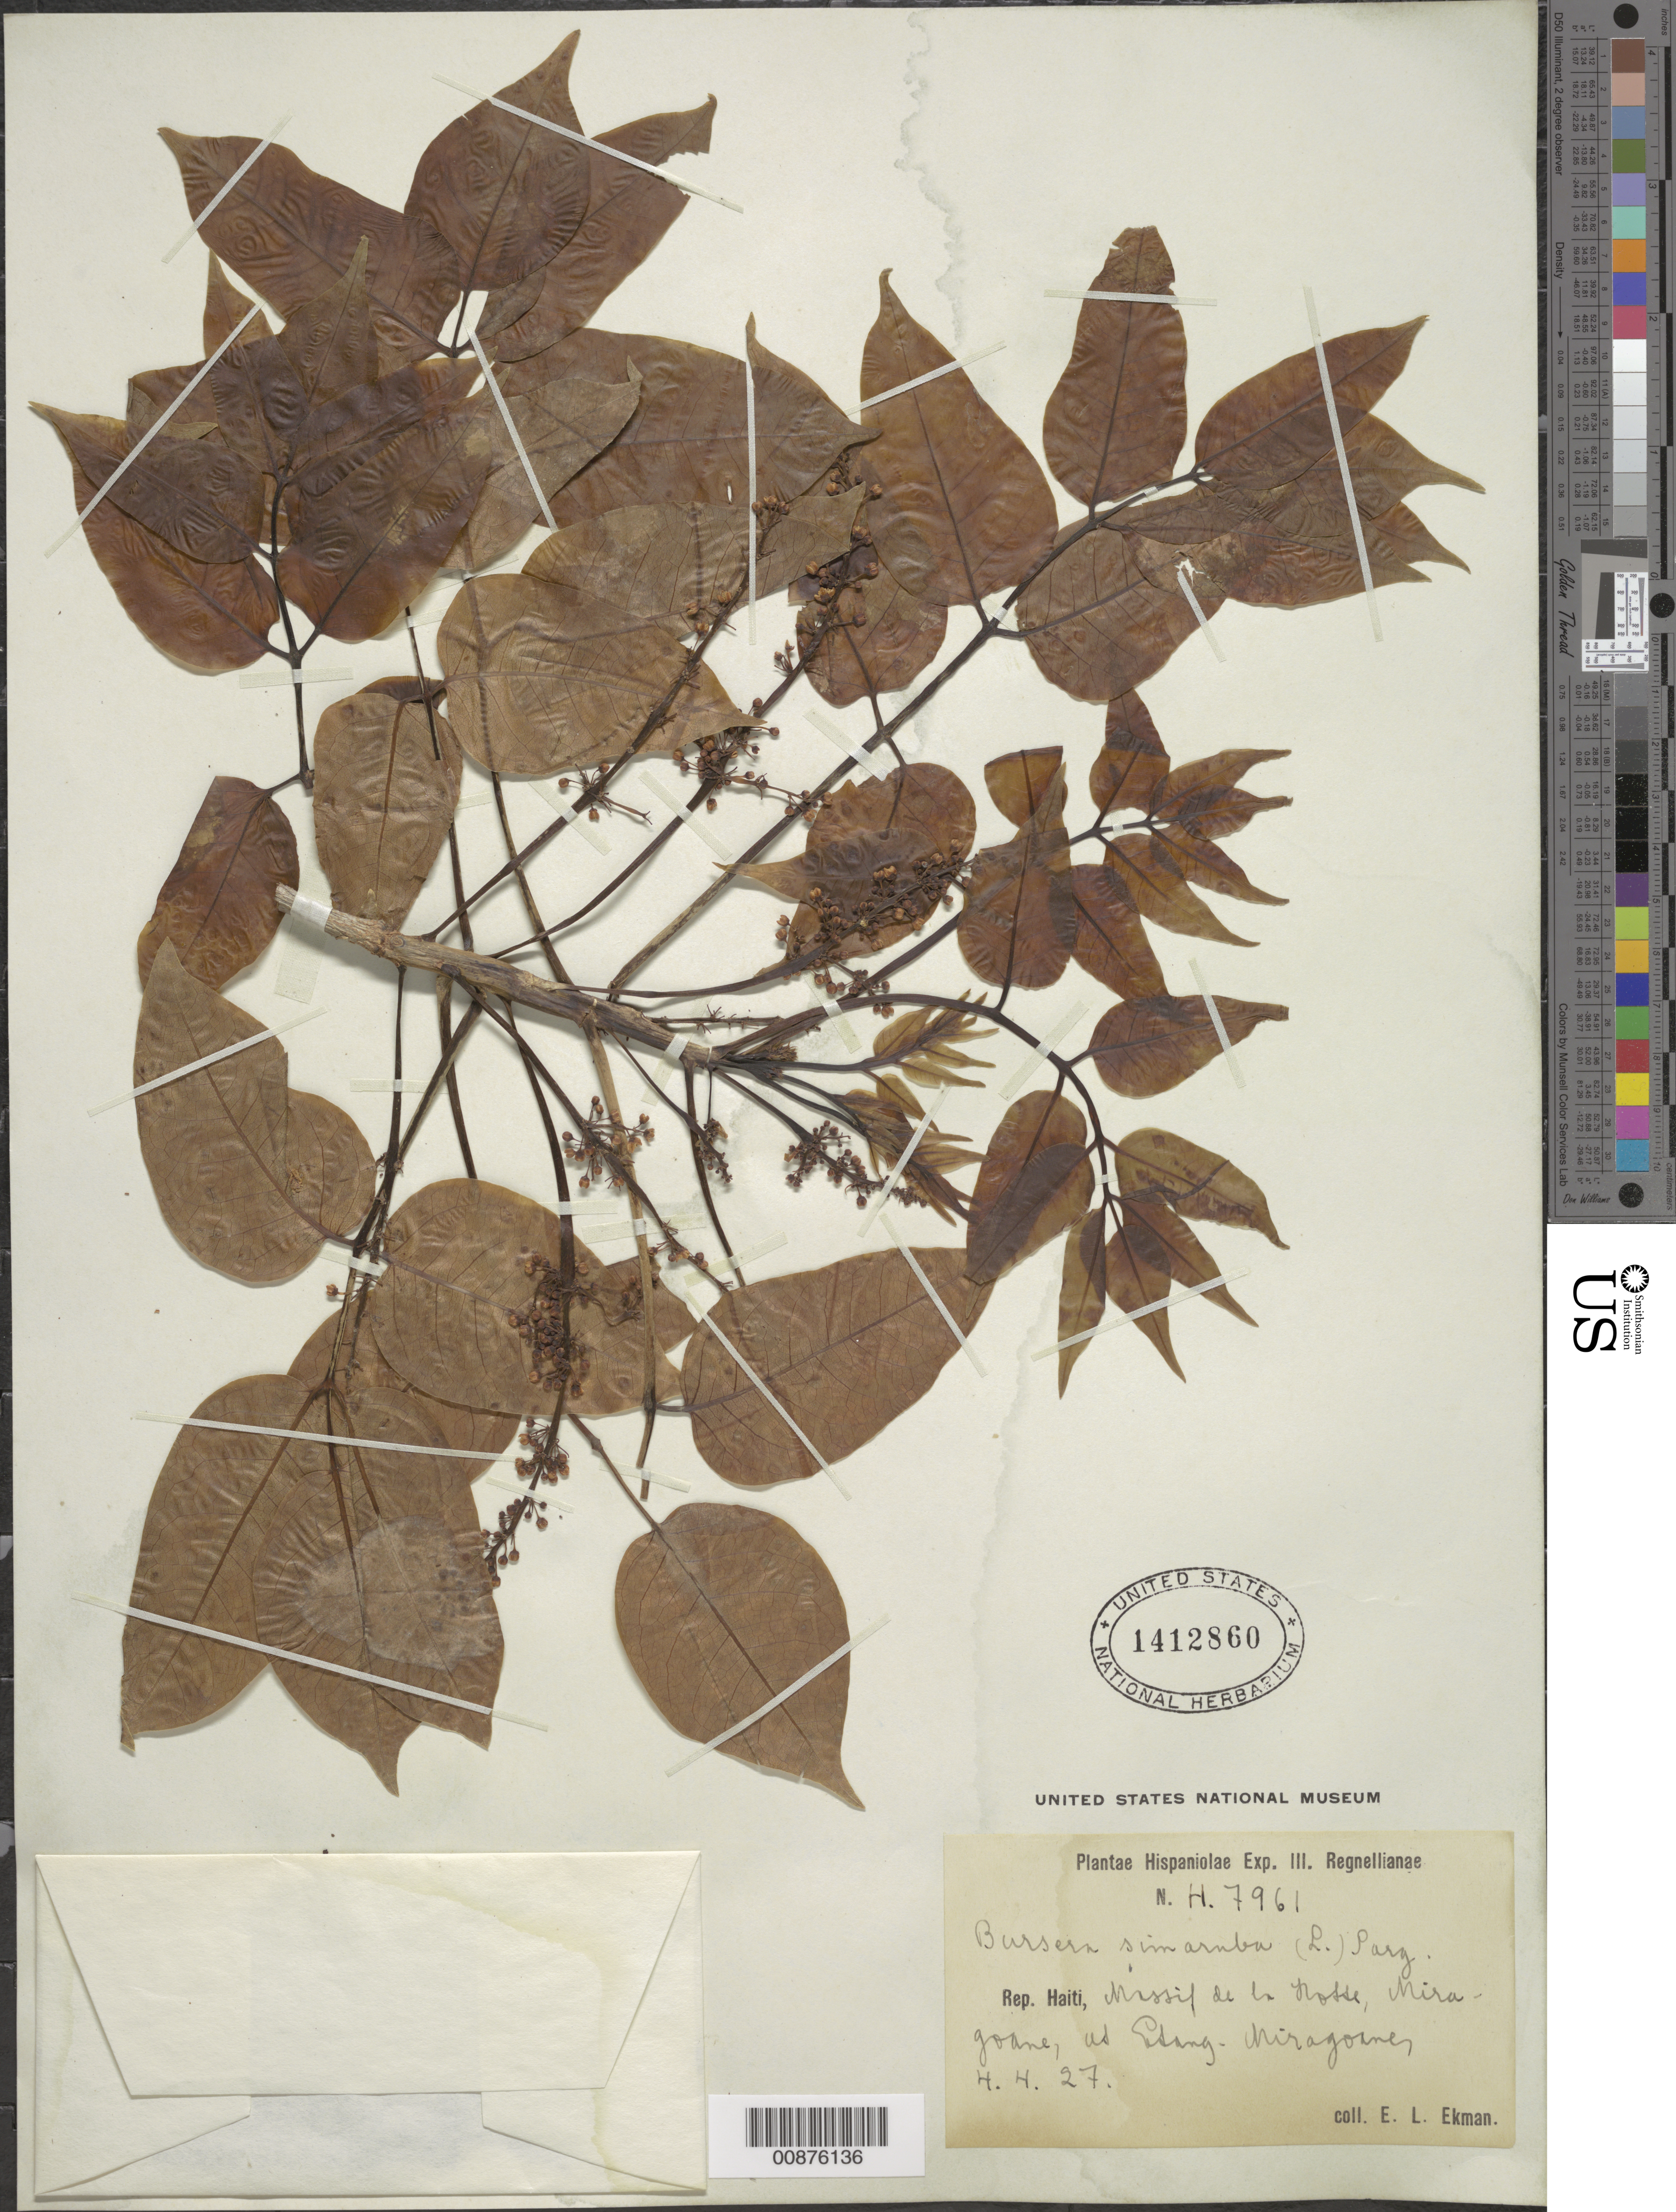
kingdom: Plantae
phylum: Tracheophyta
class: Magnoliopsida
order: Sapindales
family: Burseraceae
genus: Bursera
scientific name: Bursera simaruba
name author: (L.) Sarg.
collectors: E. L. Ekman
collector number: H 7961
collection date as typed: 04 Apr 1927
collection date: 1927-04-04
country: Haiti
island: Hispaniola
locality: Massif de la Hotte, Miragoane, at Etang Miragoane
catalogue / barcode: US 1412860